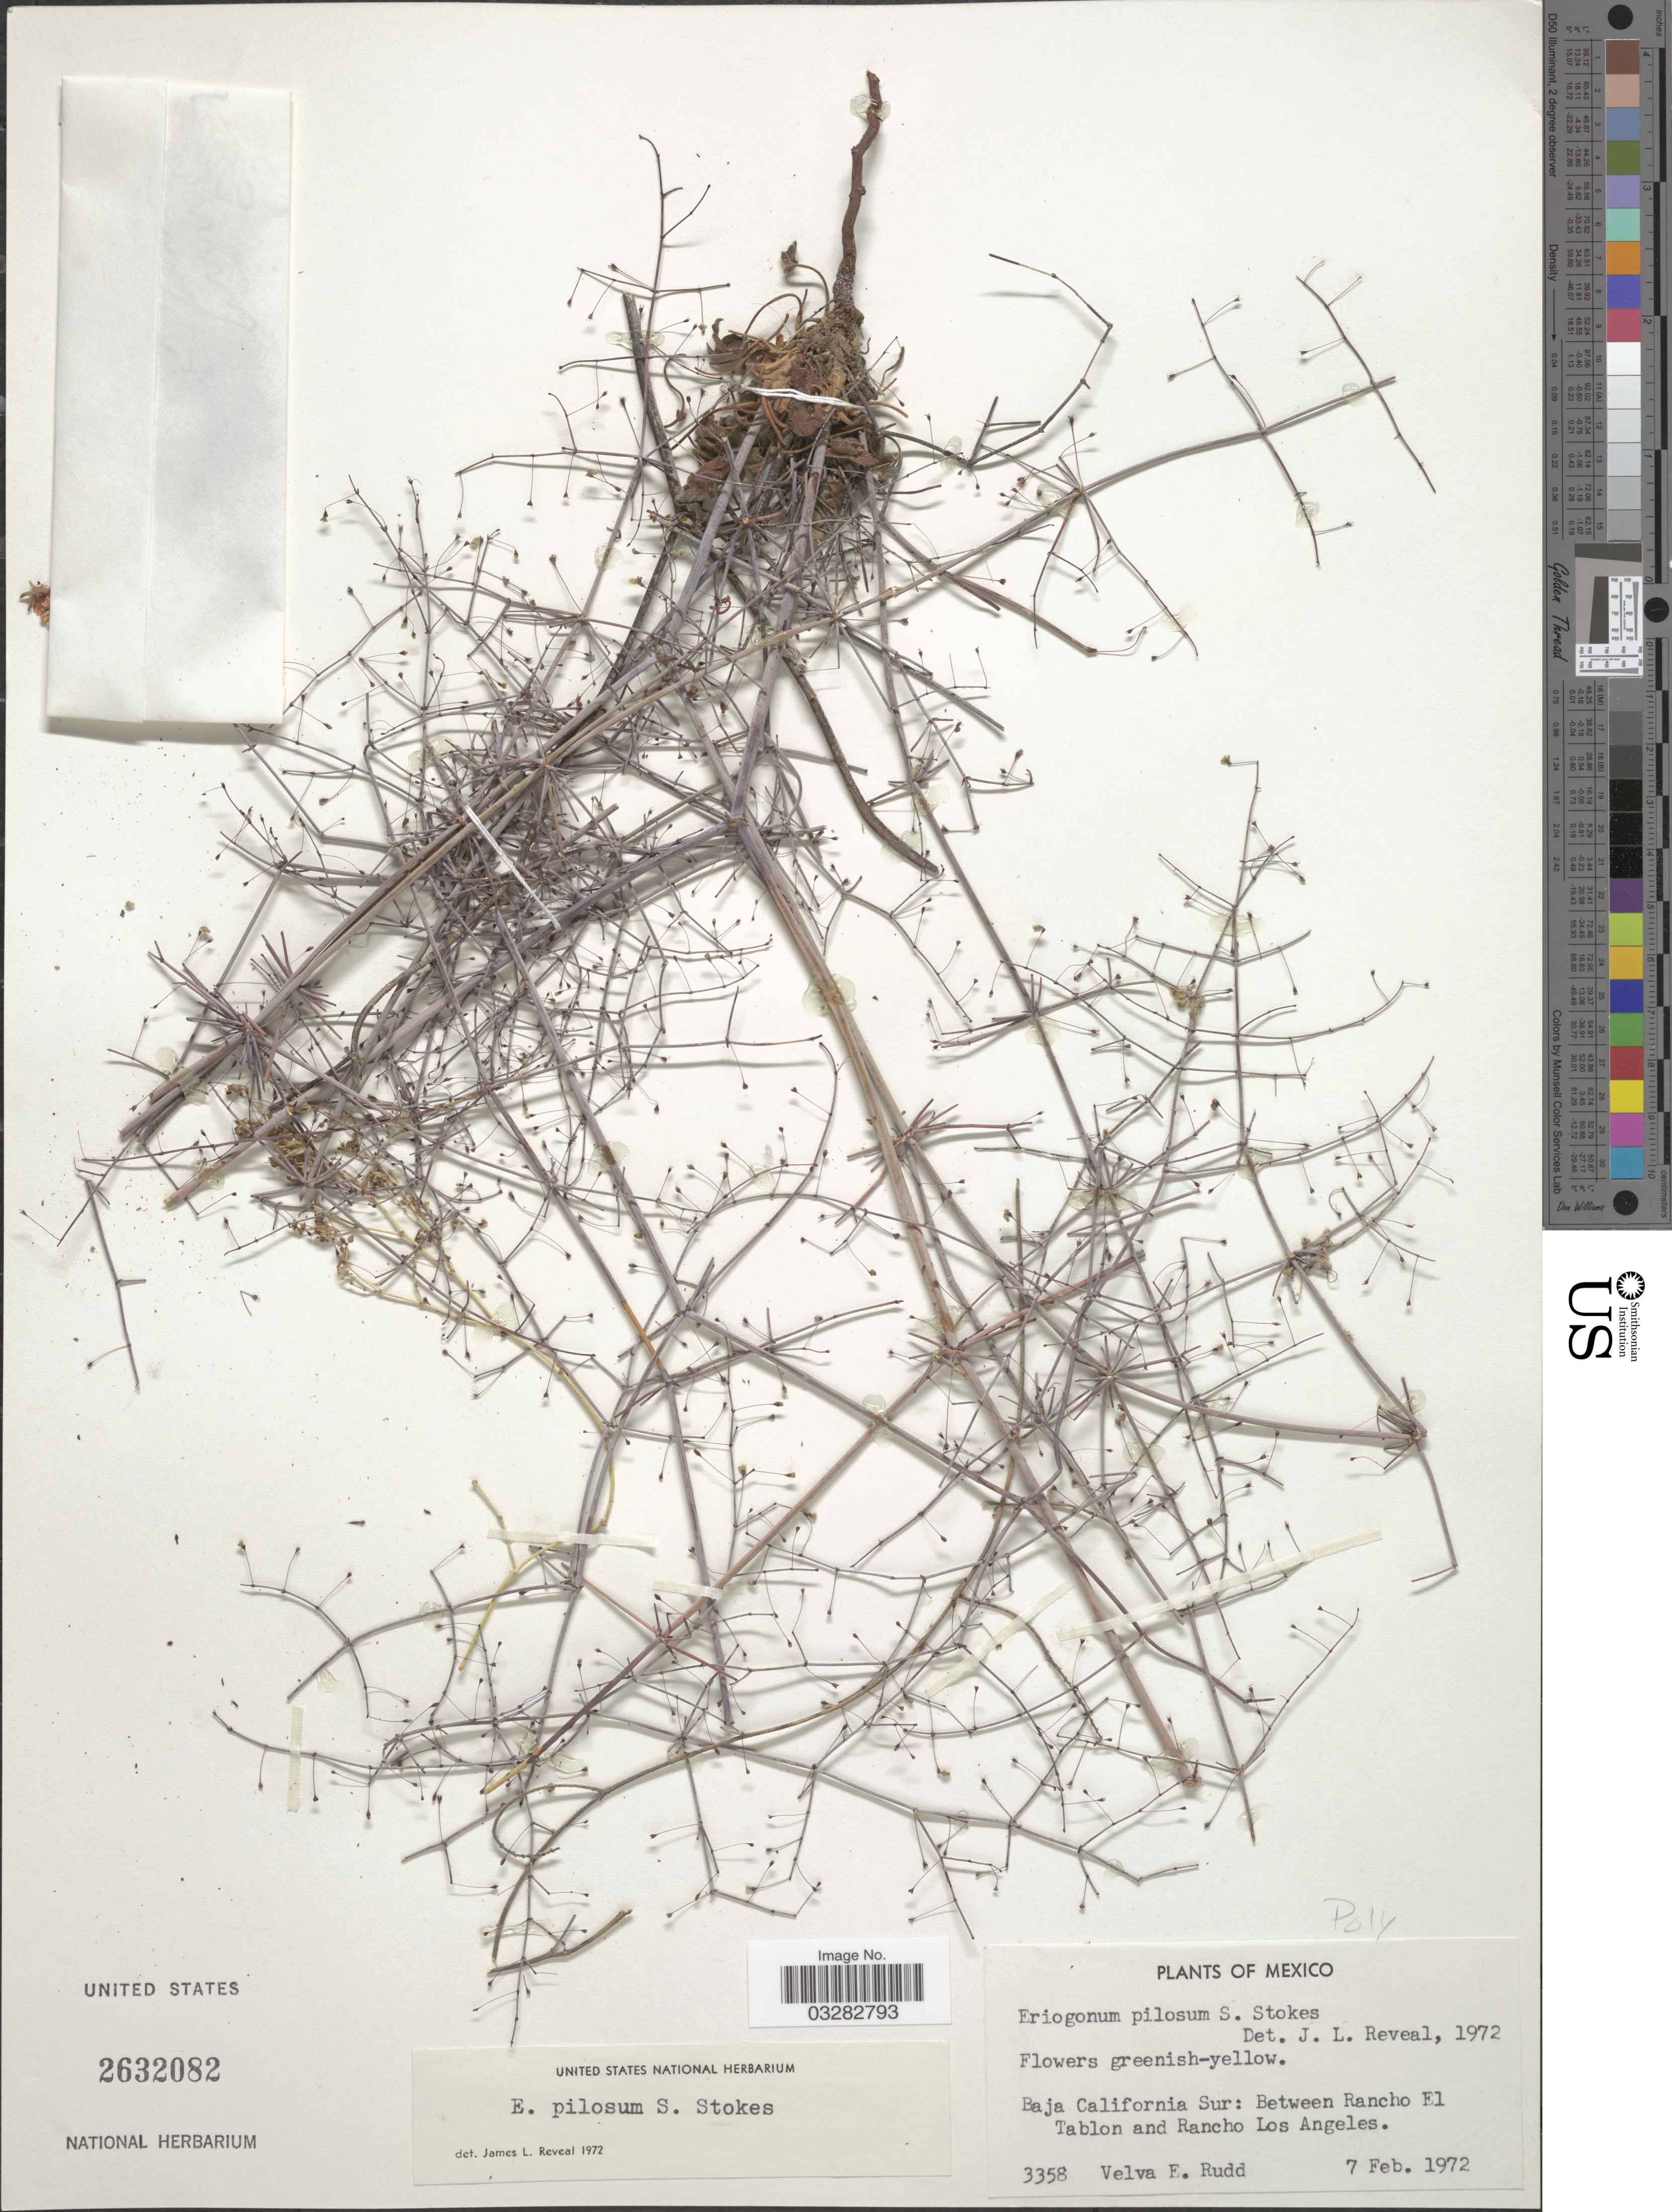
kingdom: Plantae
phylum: Tracheophyta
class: Magnoliopsida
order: Caryophyllales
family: Polygonaceae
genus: Eriogonum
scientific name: Eriogonum pilosum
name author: S. Stokes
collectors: V. E. Rudd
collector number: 3358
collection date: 1972-02-07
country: Mexico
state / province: Baja California Sur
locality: Between Rancho El Tablon and Rancho Los Angeles.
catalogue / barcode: US 2632082